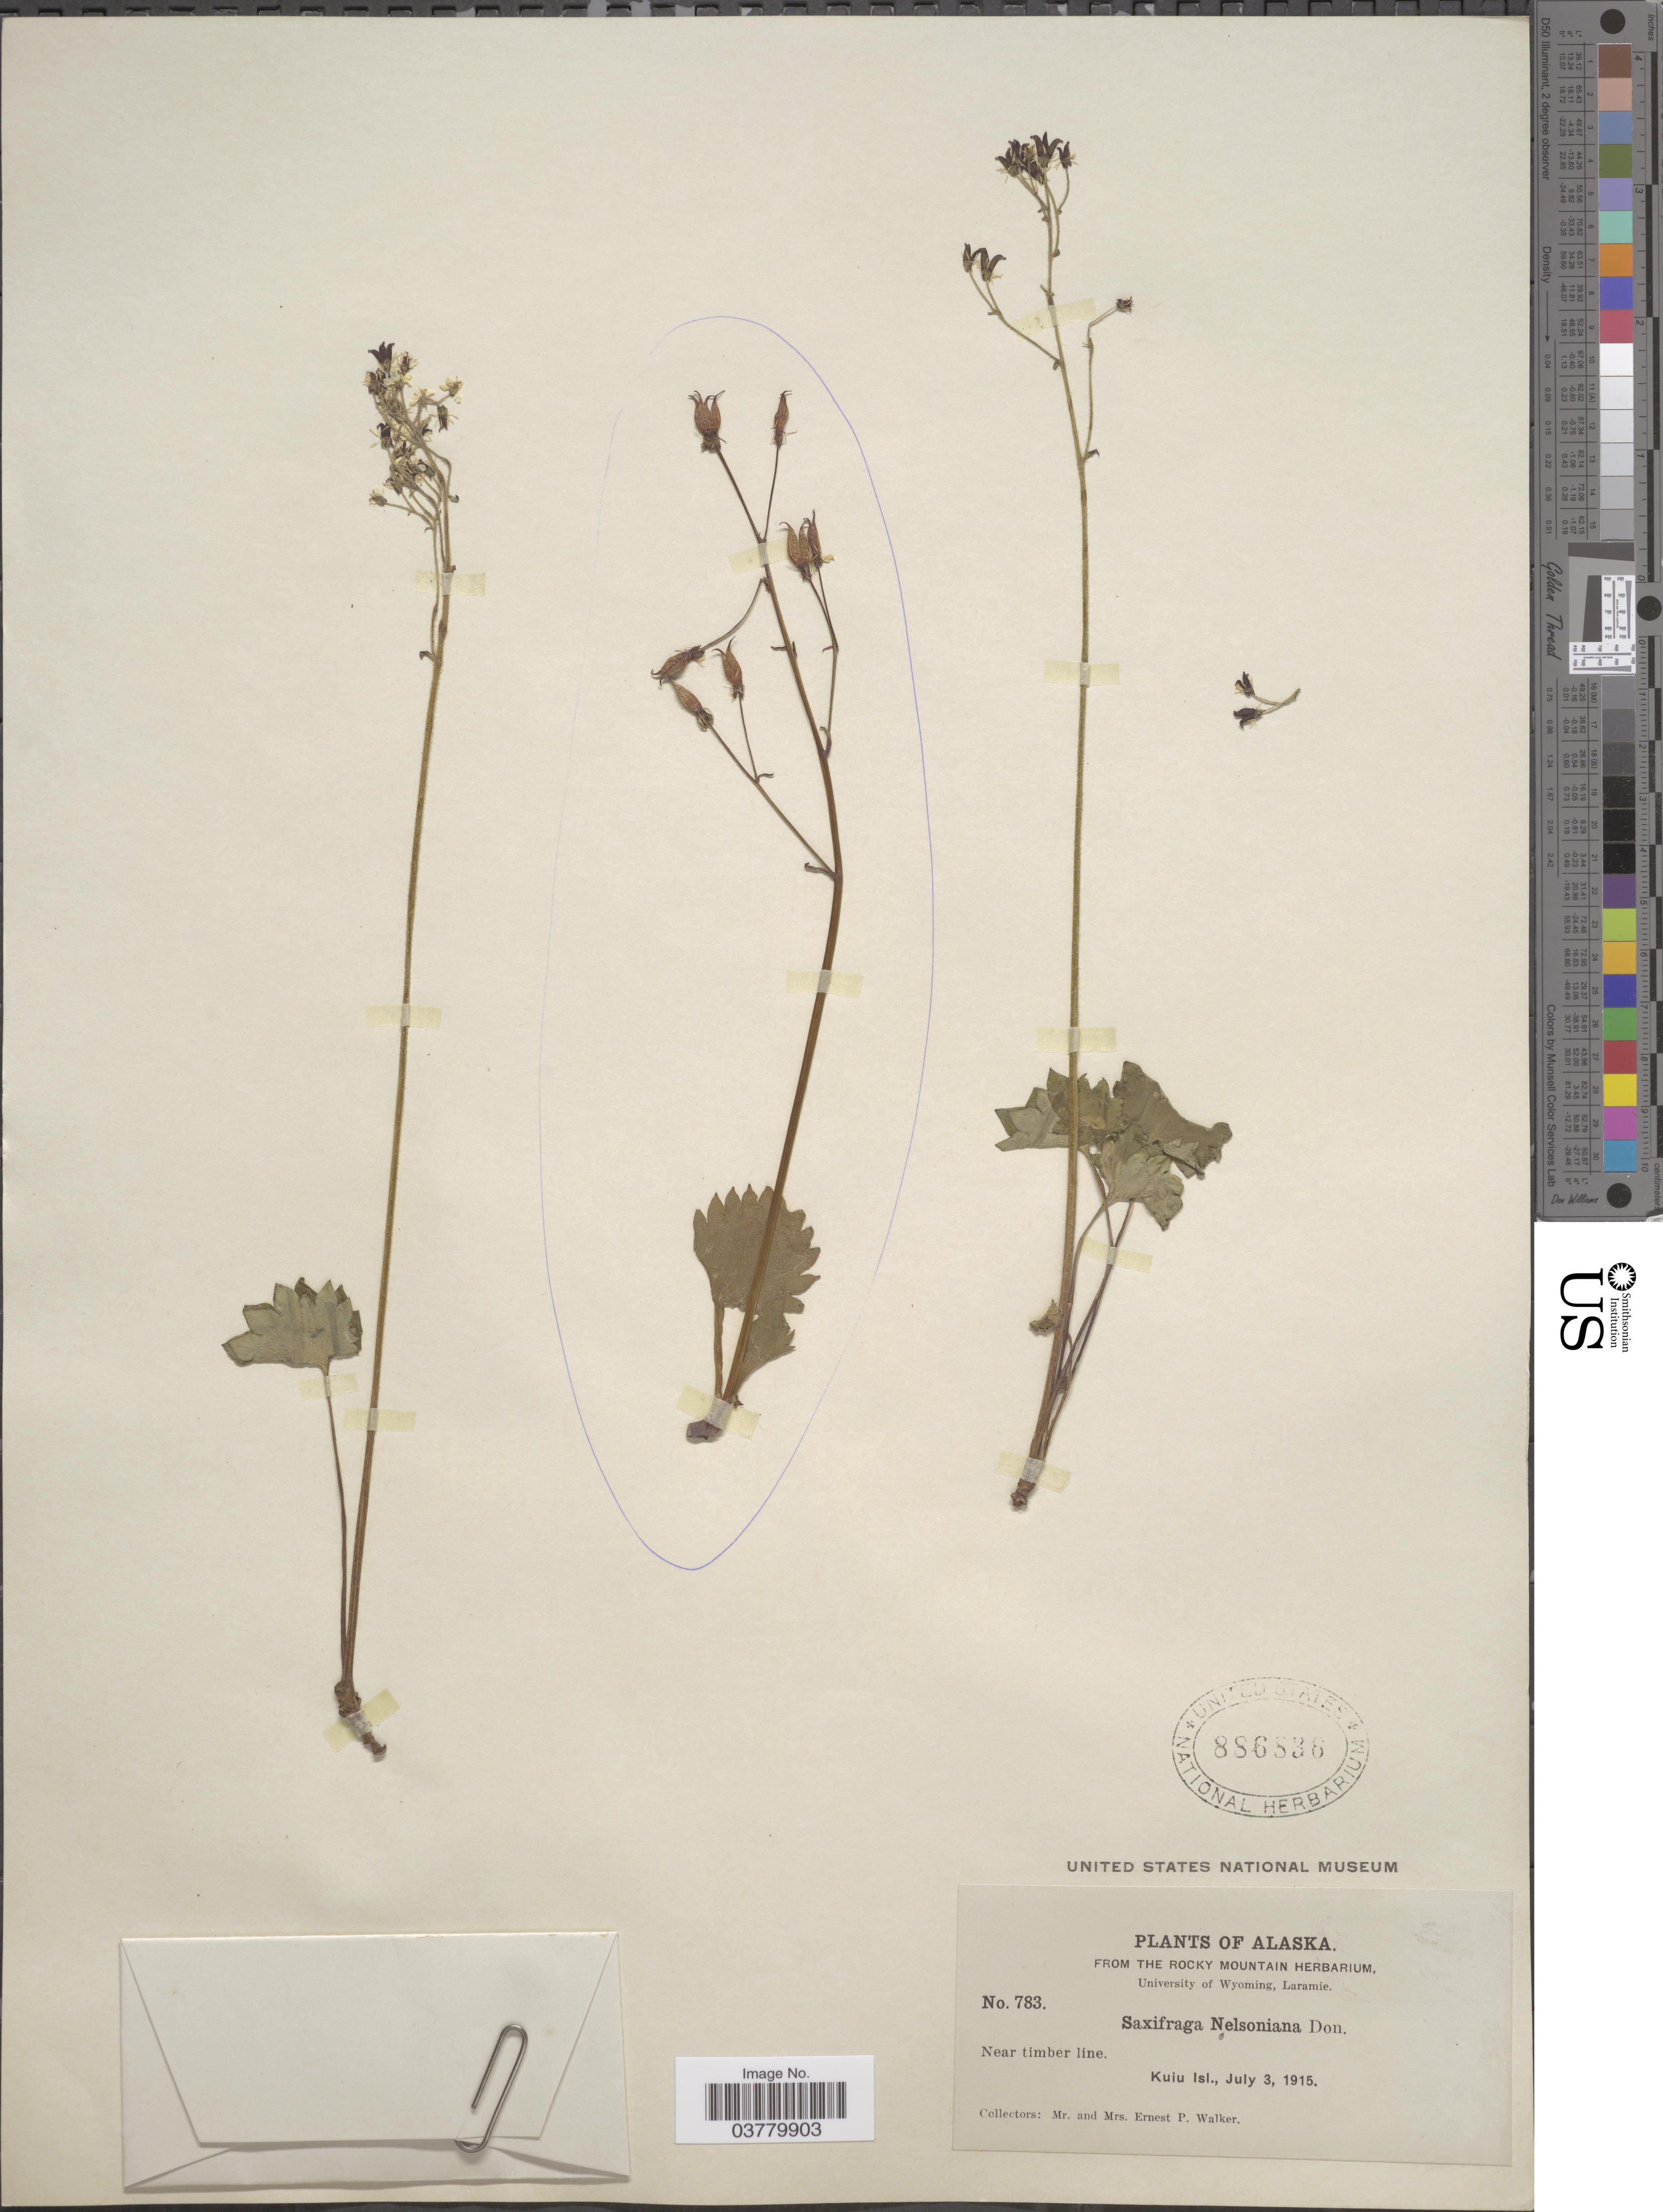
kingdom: Plantae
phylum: Tracheophyta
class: Magnoliopsida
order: Saxifragales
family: Saxifragaceae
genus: Micranthes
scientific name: Micranthes nelsoniana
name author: (D. Don) Small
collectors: E. P. Walker & E. Walker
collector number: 783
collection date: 1915-07-02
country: United States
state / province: Alaska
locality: Near timber line. Kuiu Isl.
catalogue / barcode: US 886836